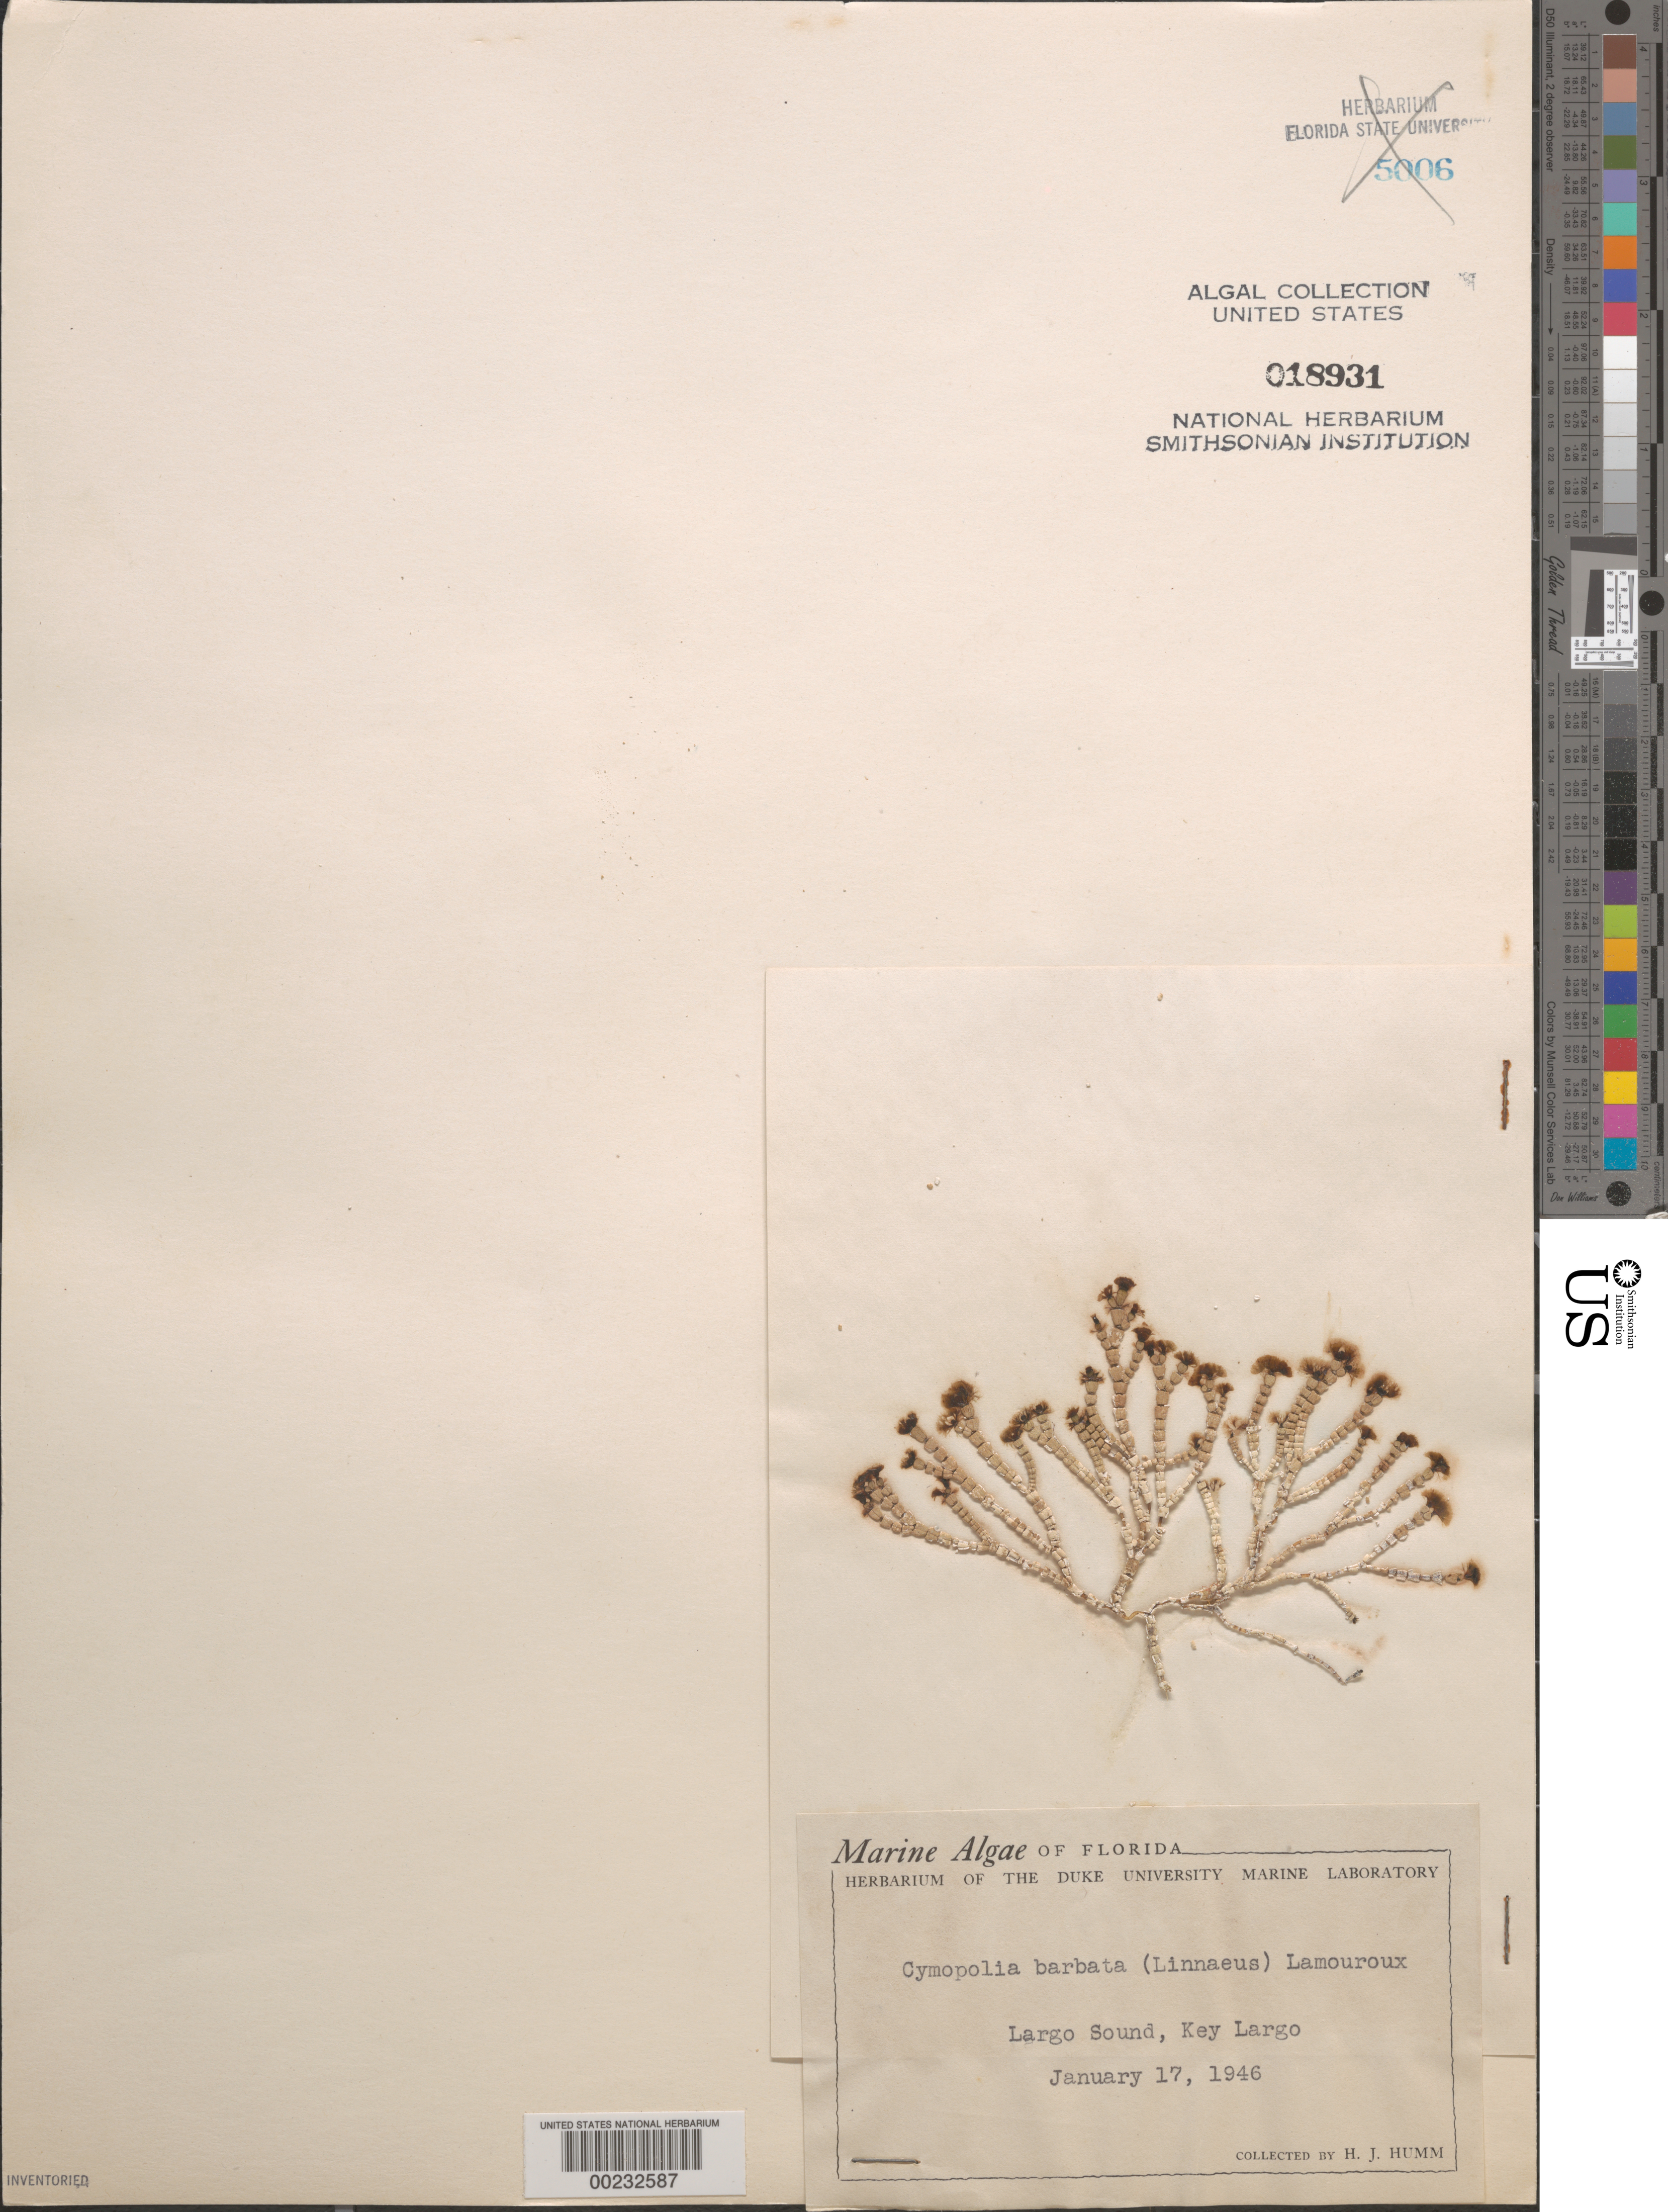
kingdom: Plantae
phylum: Chlorophyta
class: Ulvophyceae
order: Dasycladales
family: Dasycladaceae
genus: Cymopolia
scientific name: Cymopolia barbata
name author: (L.) J.V.Lamouroux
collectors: H. J. Humm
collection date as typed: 17 Jan 1946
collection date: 1946-01-17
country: United States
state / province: Florida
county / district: Monroe County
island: Key Largo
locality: Largo Sound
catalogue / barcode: US 18931